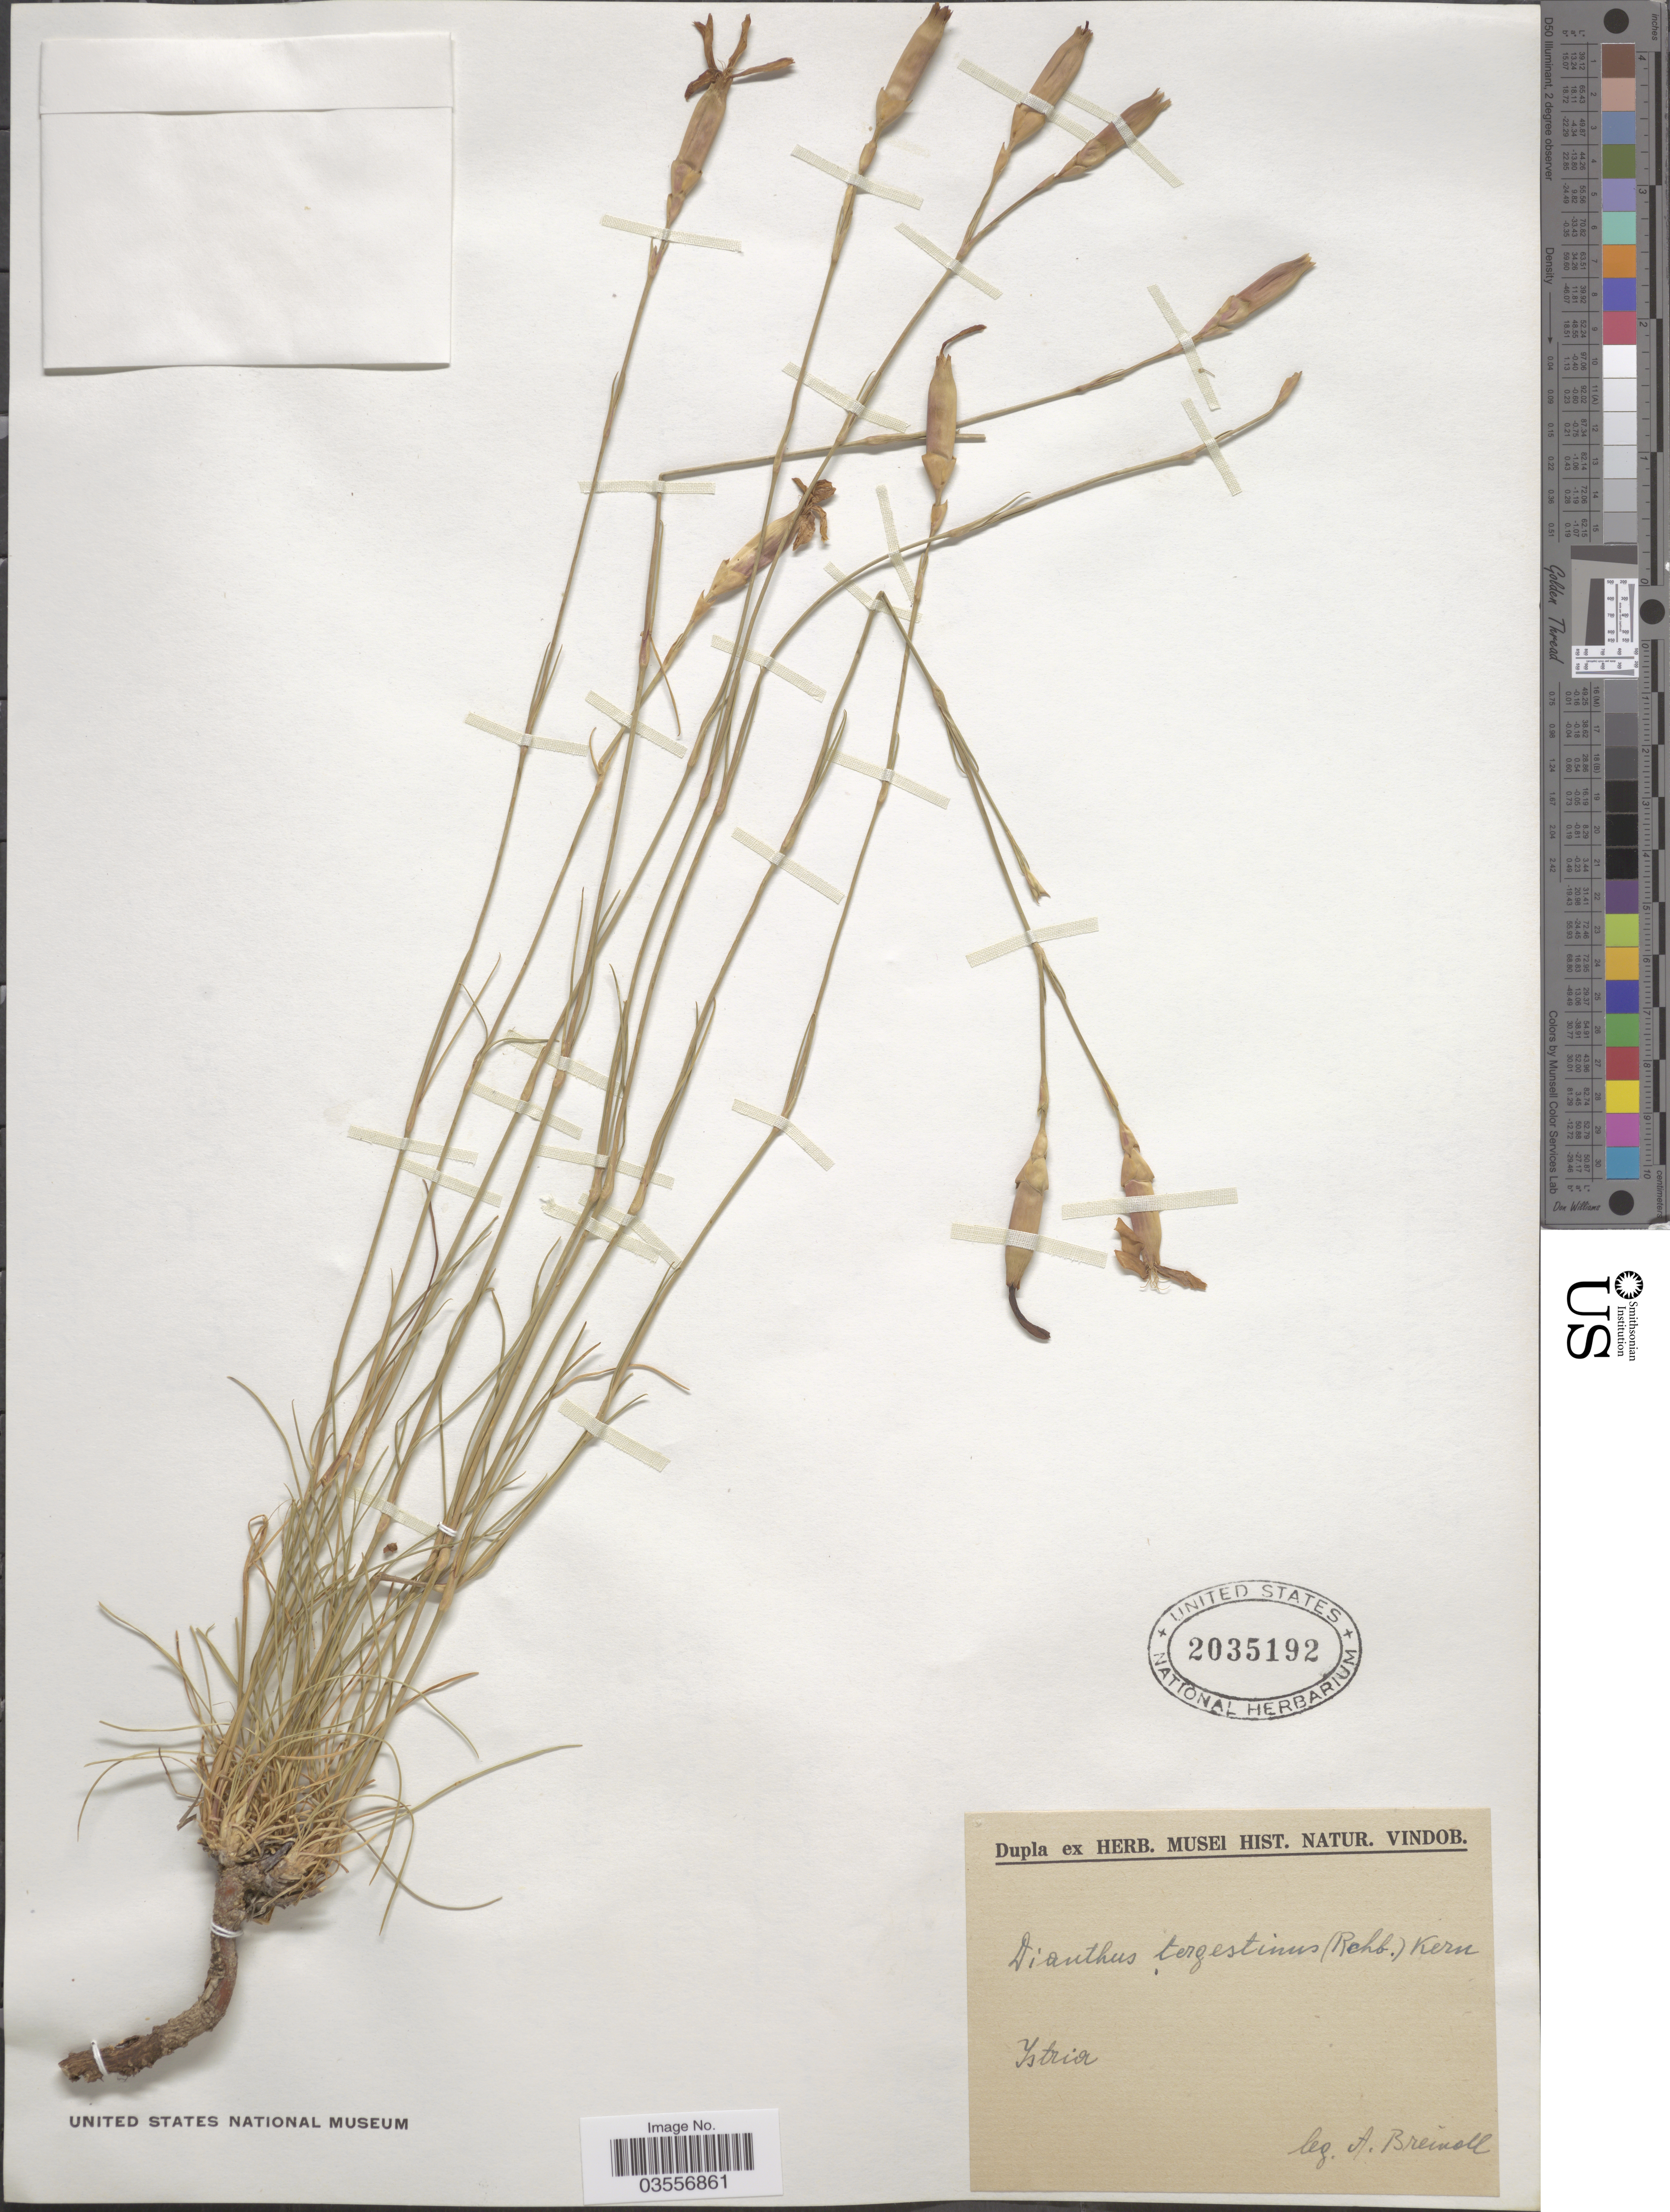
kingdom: Plantae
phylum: Tracheophyta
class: Magnoliopsida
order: Caryophyllales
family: Caryophyllaceae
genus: Dianthus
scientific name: Dianthus tergestinus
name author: Simonk.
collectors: A. Breindl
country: Croatia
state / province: Istria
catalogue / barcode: US 2035192